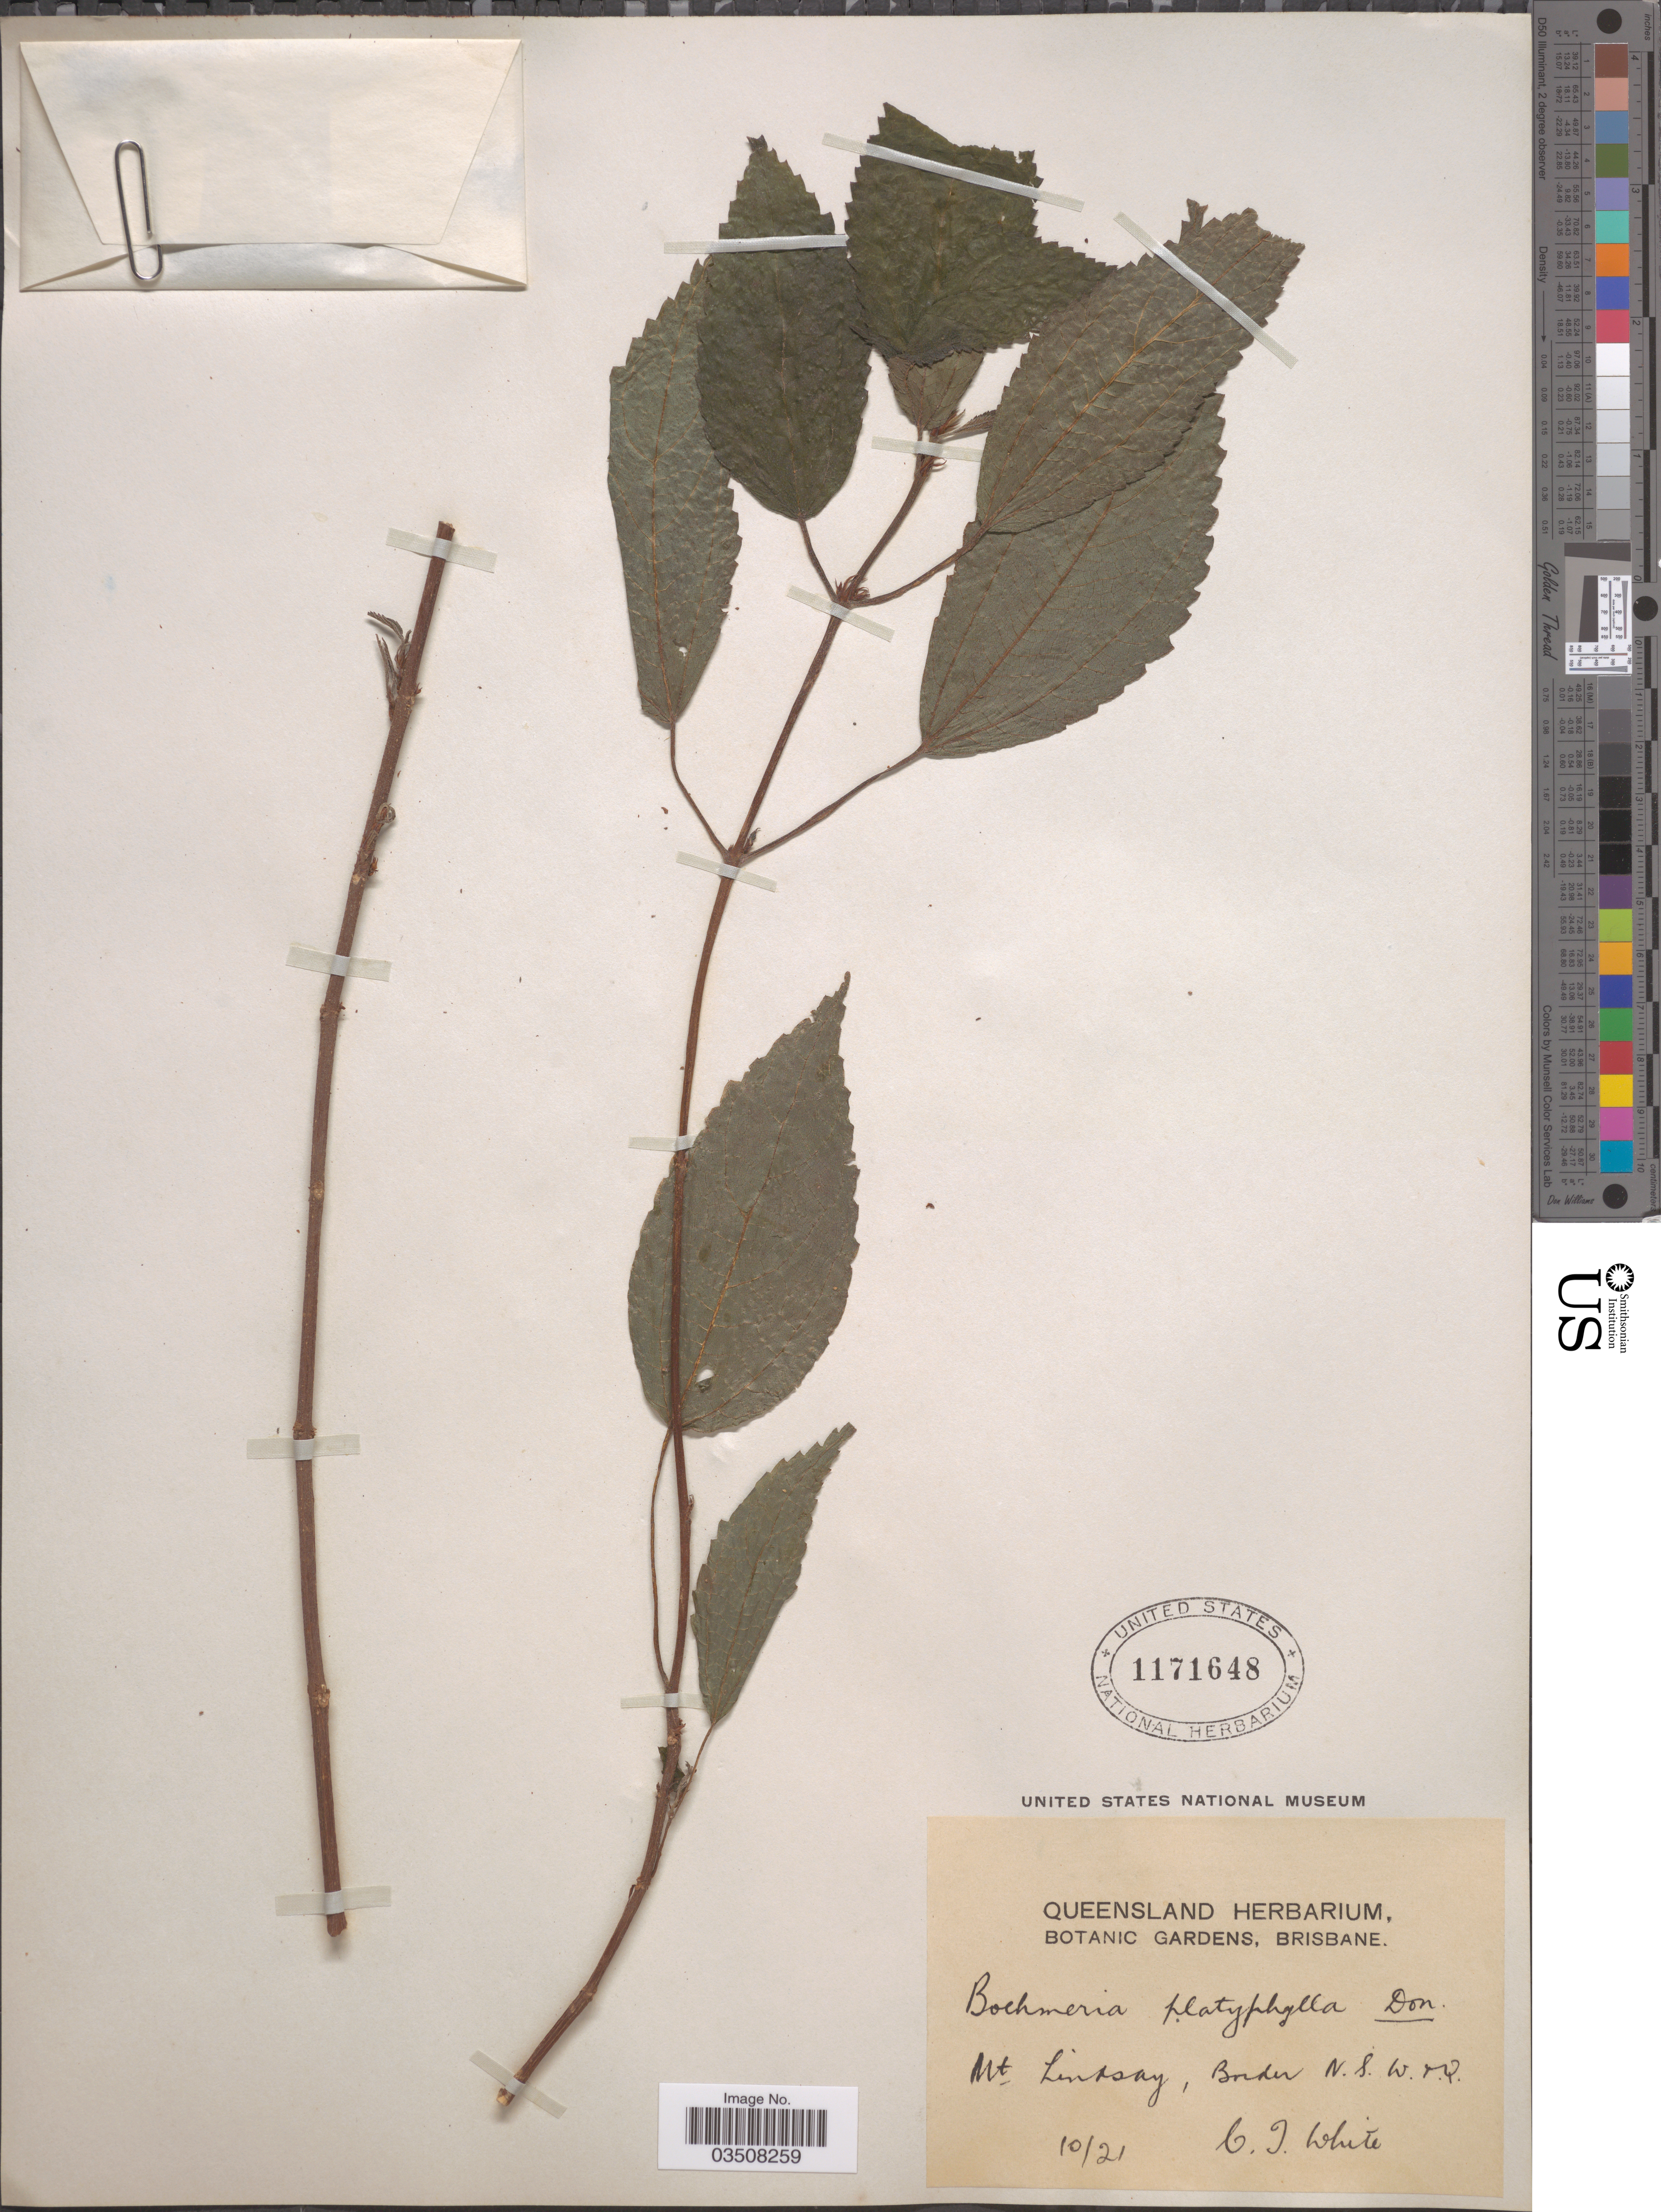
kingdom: Plantae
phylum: Tracheophyta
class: Magnoliopsida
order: Rosales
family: Urticaceae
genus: Boehmeria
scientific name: Boehmeria platyphylla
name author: G. Don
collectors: C. T. White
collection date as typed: Transcribed d/m/y: /10/21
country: Australia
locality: Mt Lindsay, Border N.S.W & Q.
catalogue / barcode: US 1171648